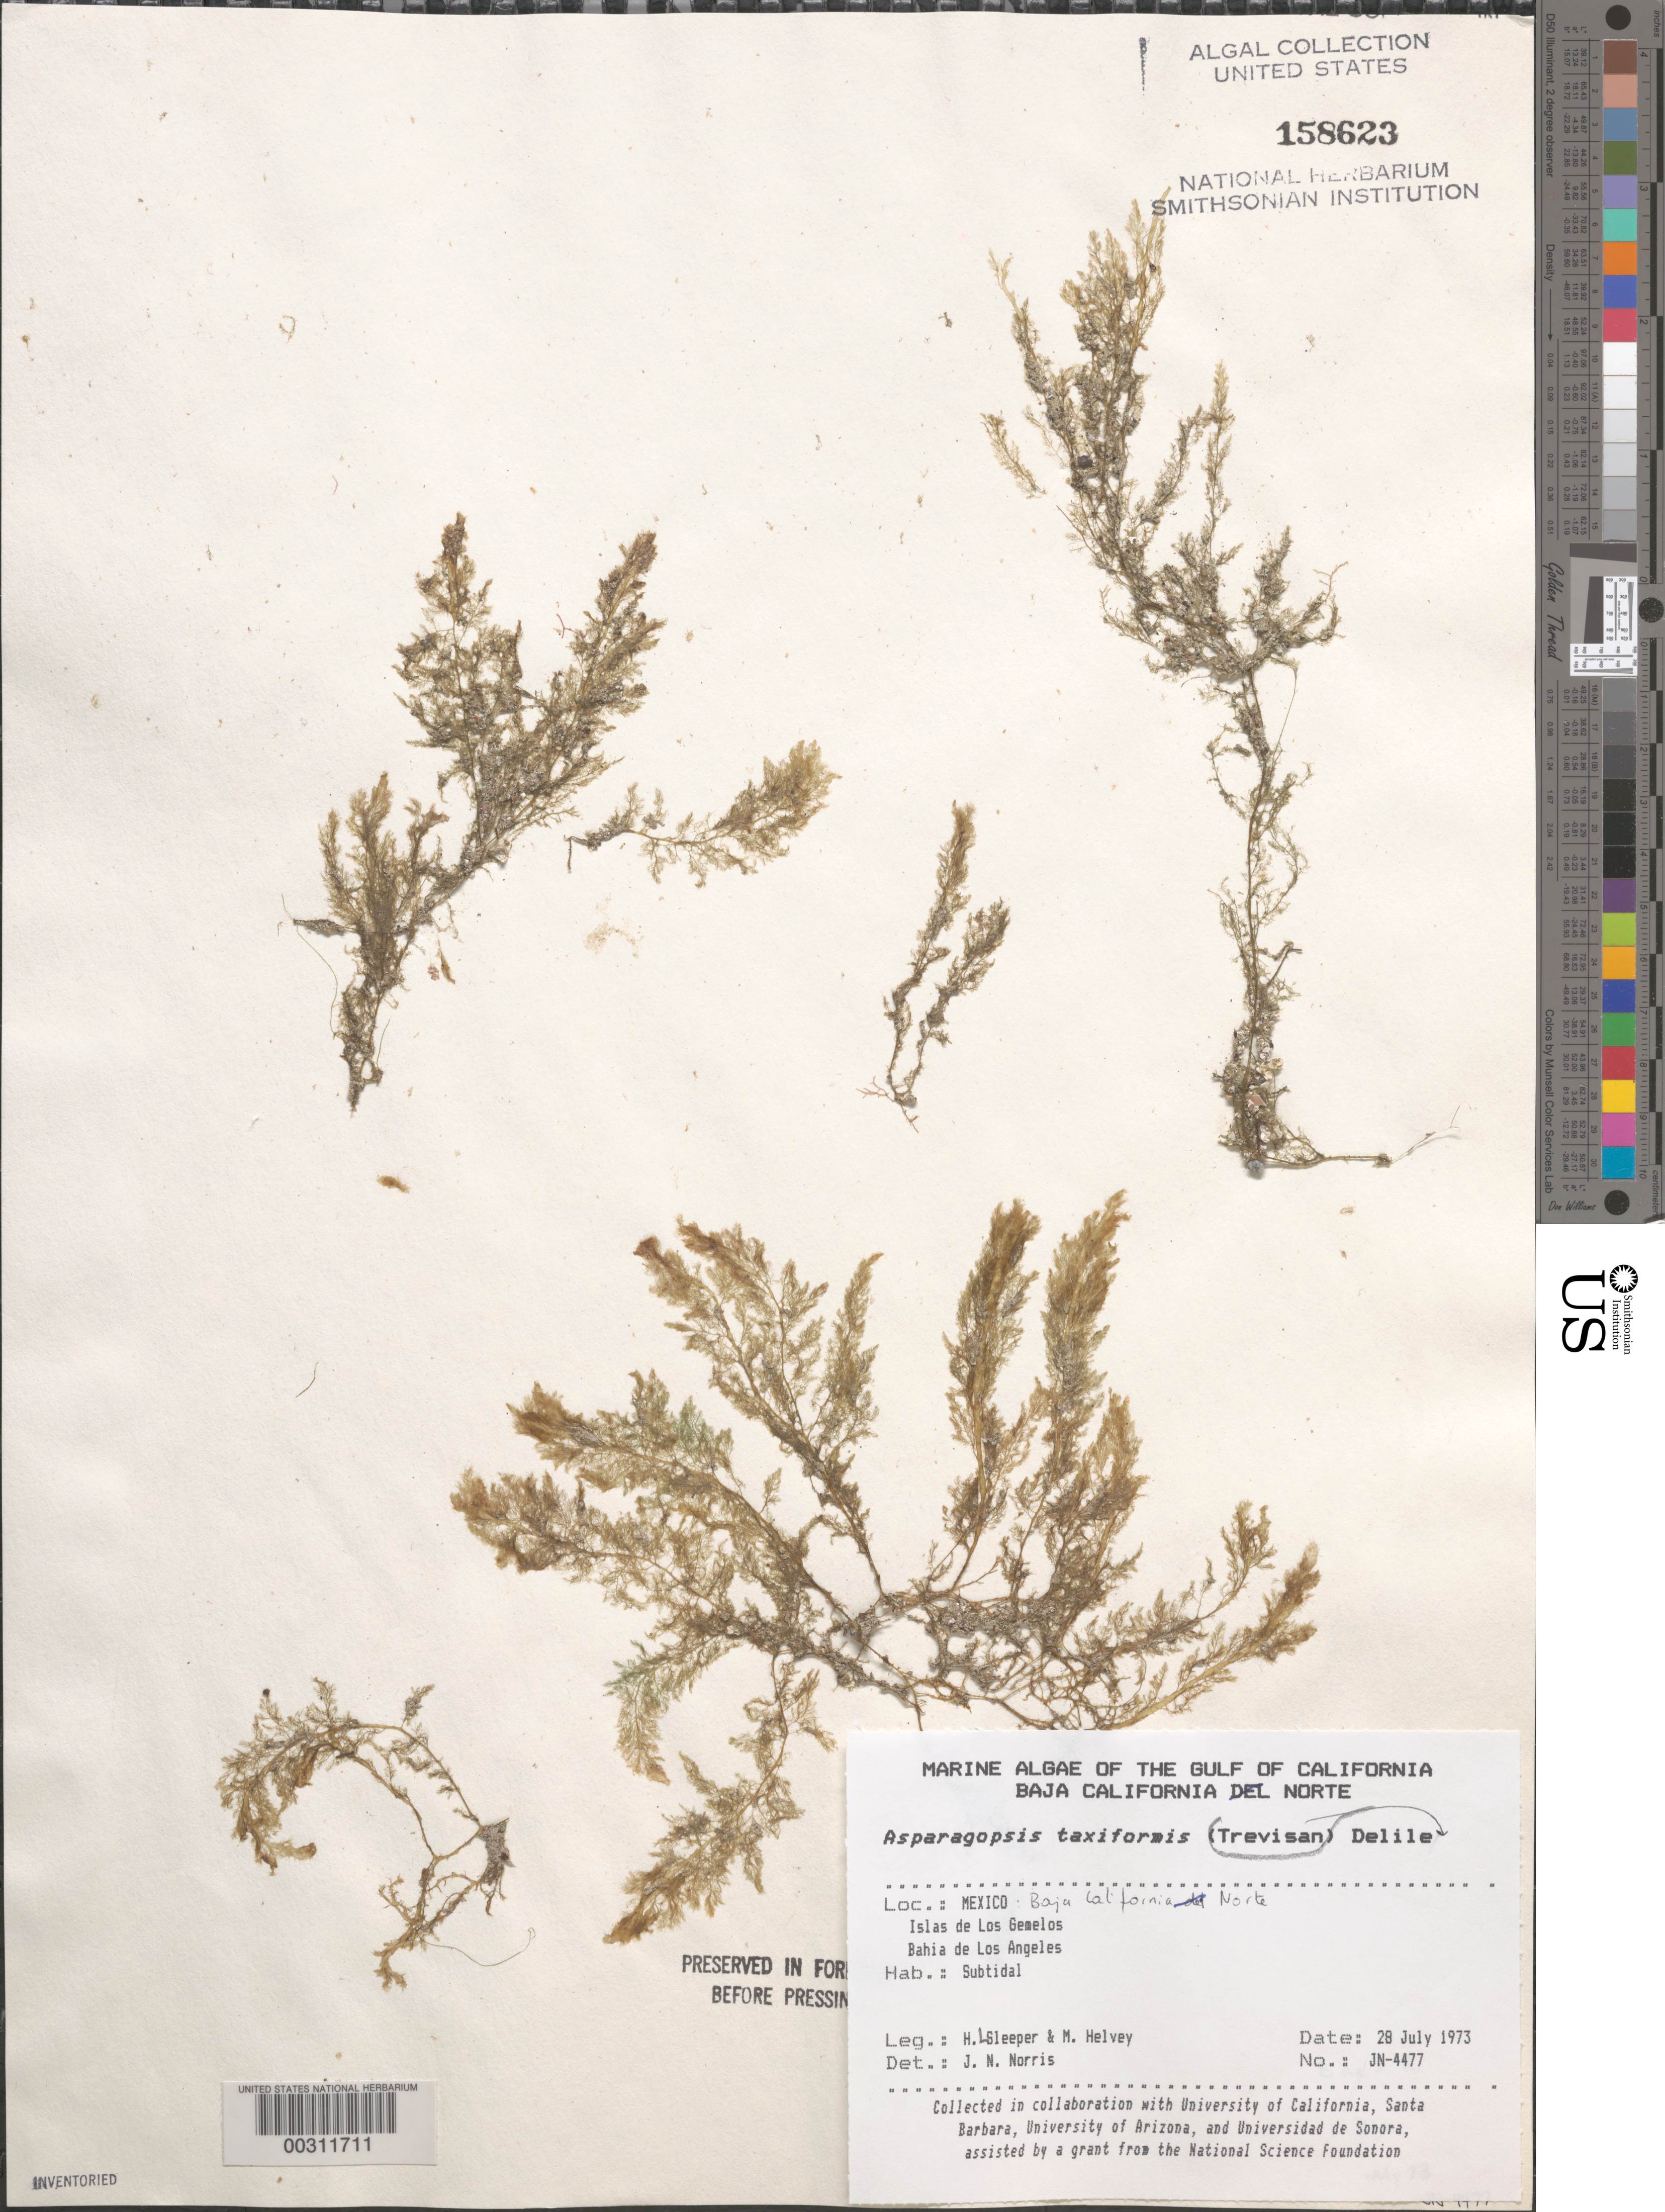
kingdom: Plantae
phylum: Rhodophyta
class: Florideophyceae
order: Bonnemaisoniales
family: Bonnemaisoniaceae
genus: Asparagopsis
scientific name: Asparagopsis taxiformis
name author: (Delile) Trevis.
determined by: Norris, James N.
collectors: H. Sleeper & M. Helvey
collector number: JN-4477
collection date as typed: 28 Jul 1973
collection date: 1973-07-28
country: Mexico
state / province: Baja California Norte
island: Isla de Los Gemelitos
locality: Bahia de los Angeles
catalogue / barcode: US 158623